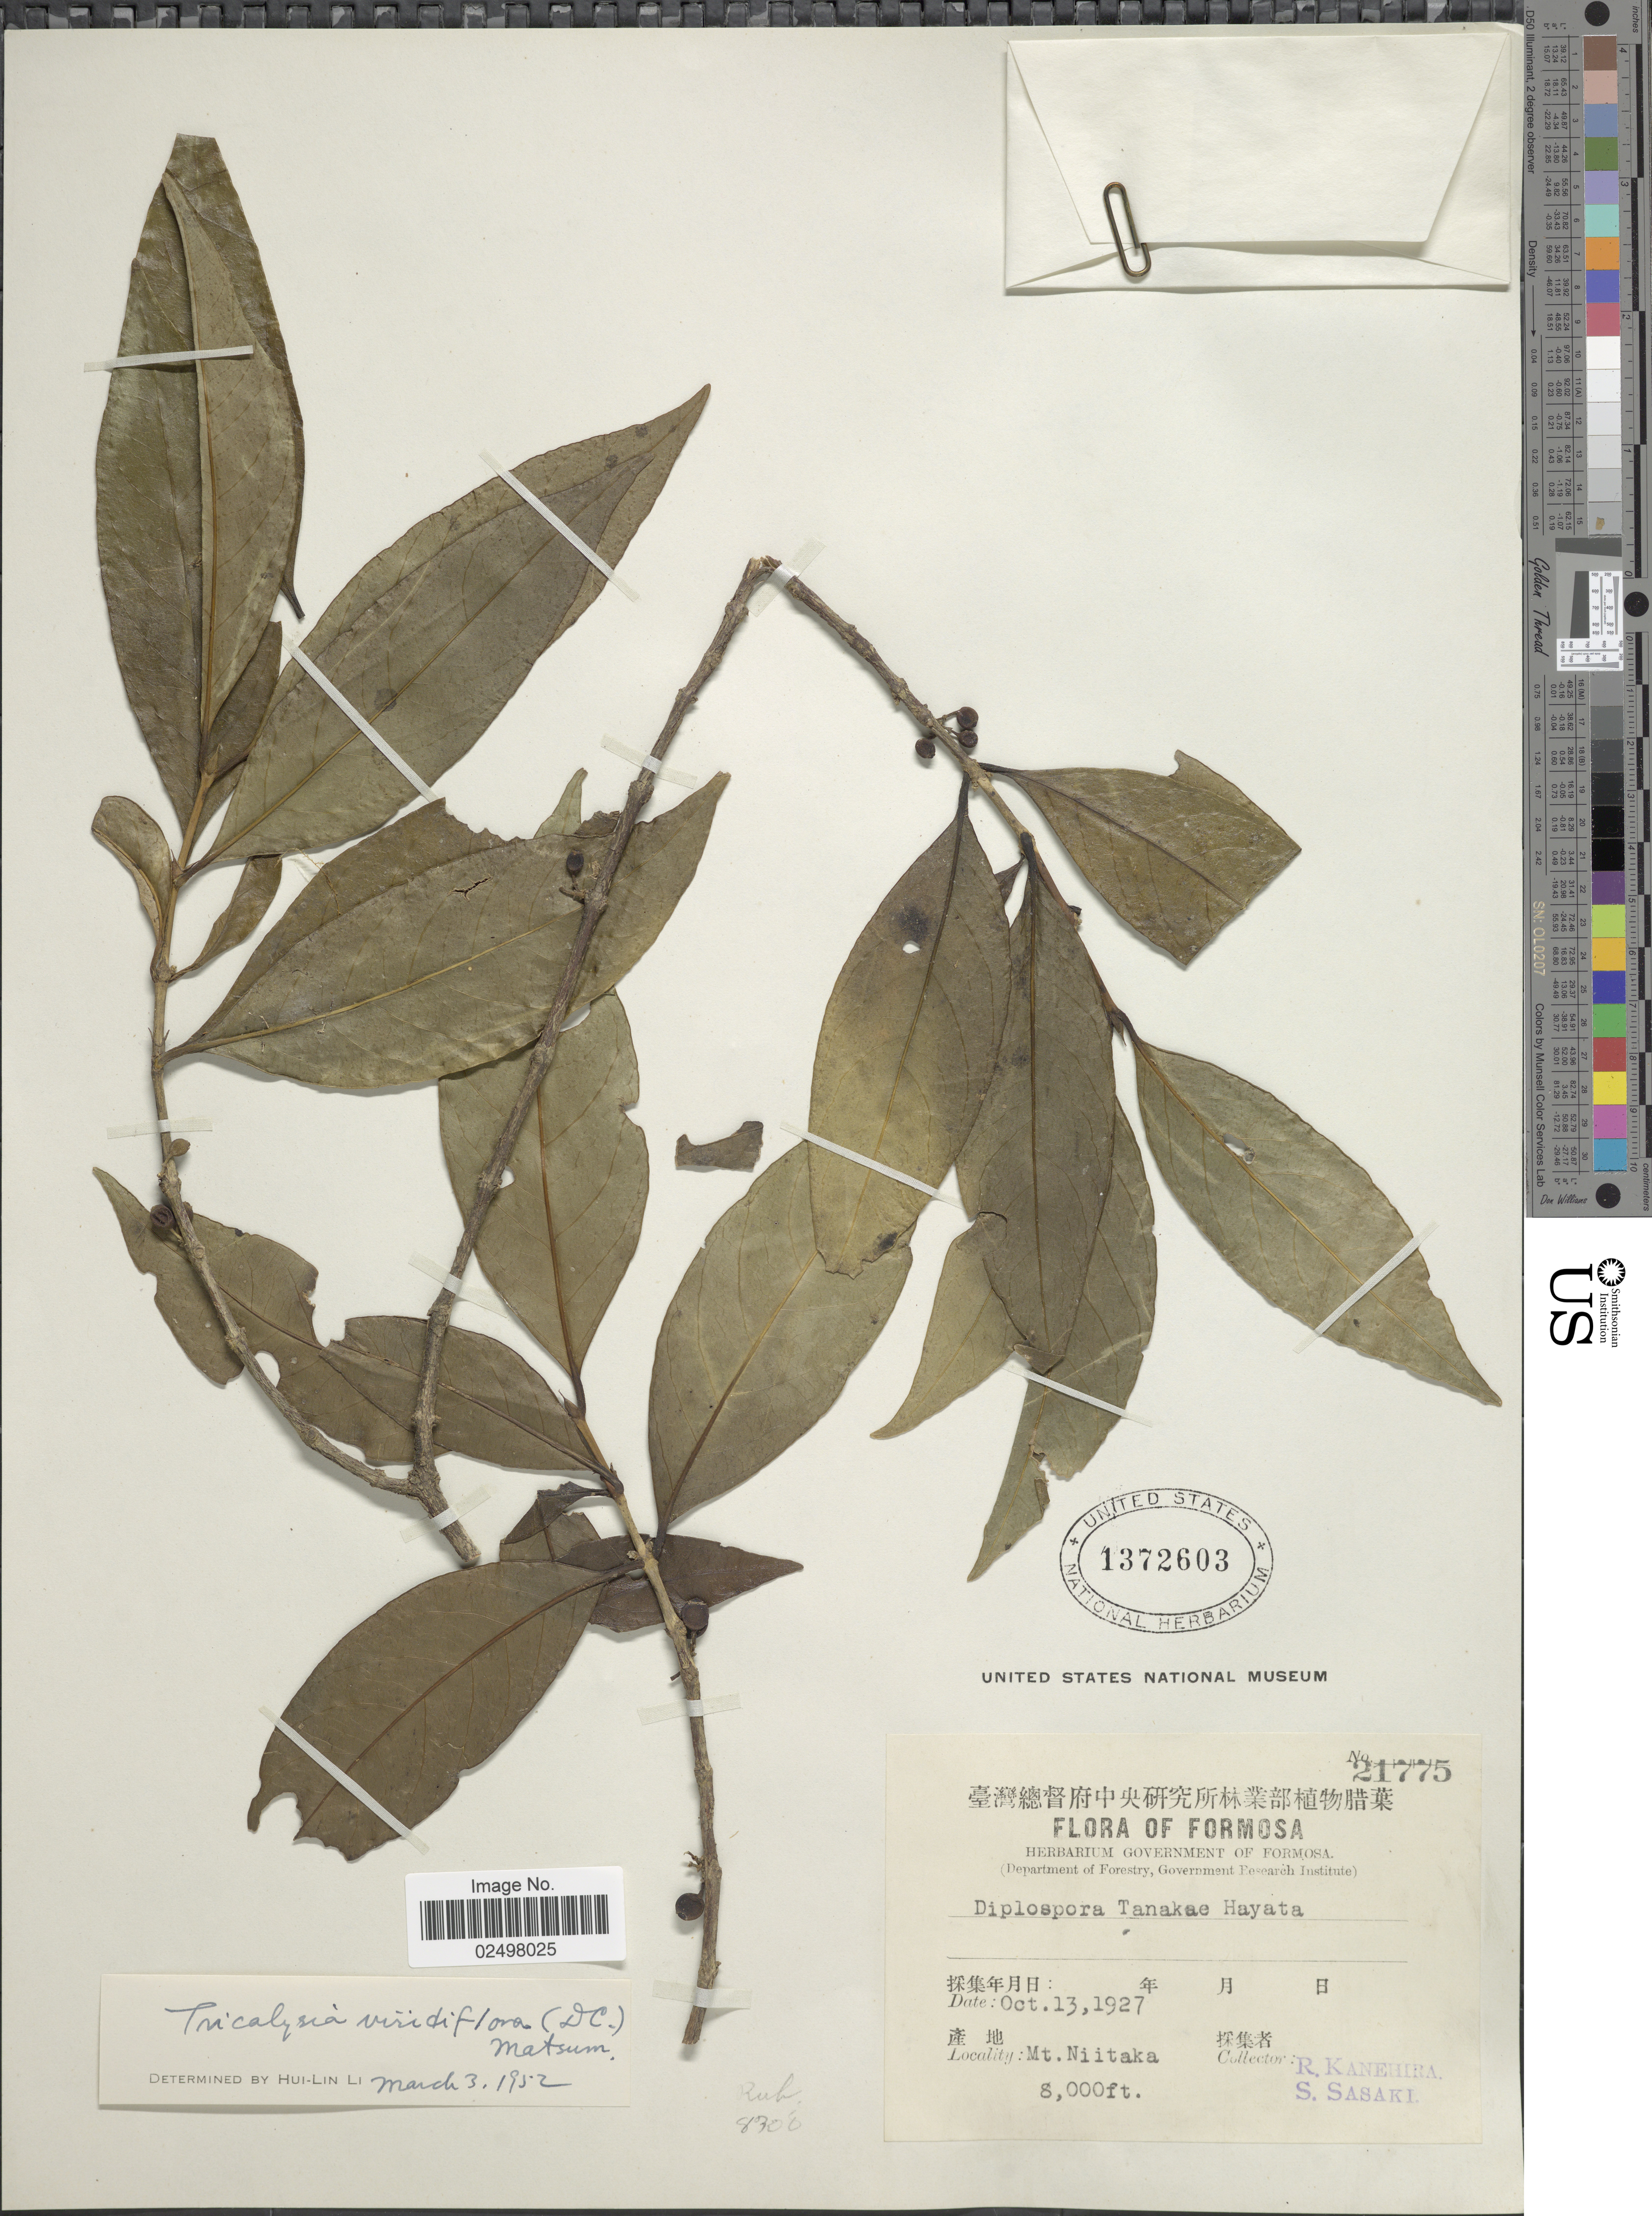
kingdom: Plantae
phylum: Tracheophyta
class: Magnoliopsida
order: Gentianales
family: Rubiaceae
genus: Tricalysia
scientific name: Tricalysia dubia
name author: (Lindl.) Ohwi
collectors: R. Kanehira & S. Sasaki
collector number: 21775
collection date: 1927-10-13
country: Taiwan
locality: Mt. Niitaka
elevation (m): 2438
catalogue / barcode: US 1372603